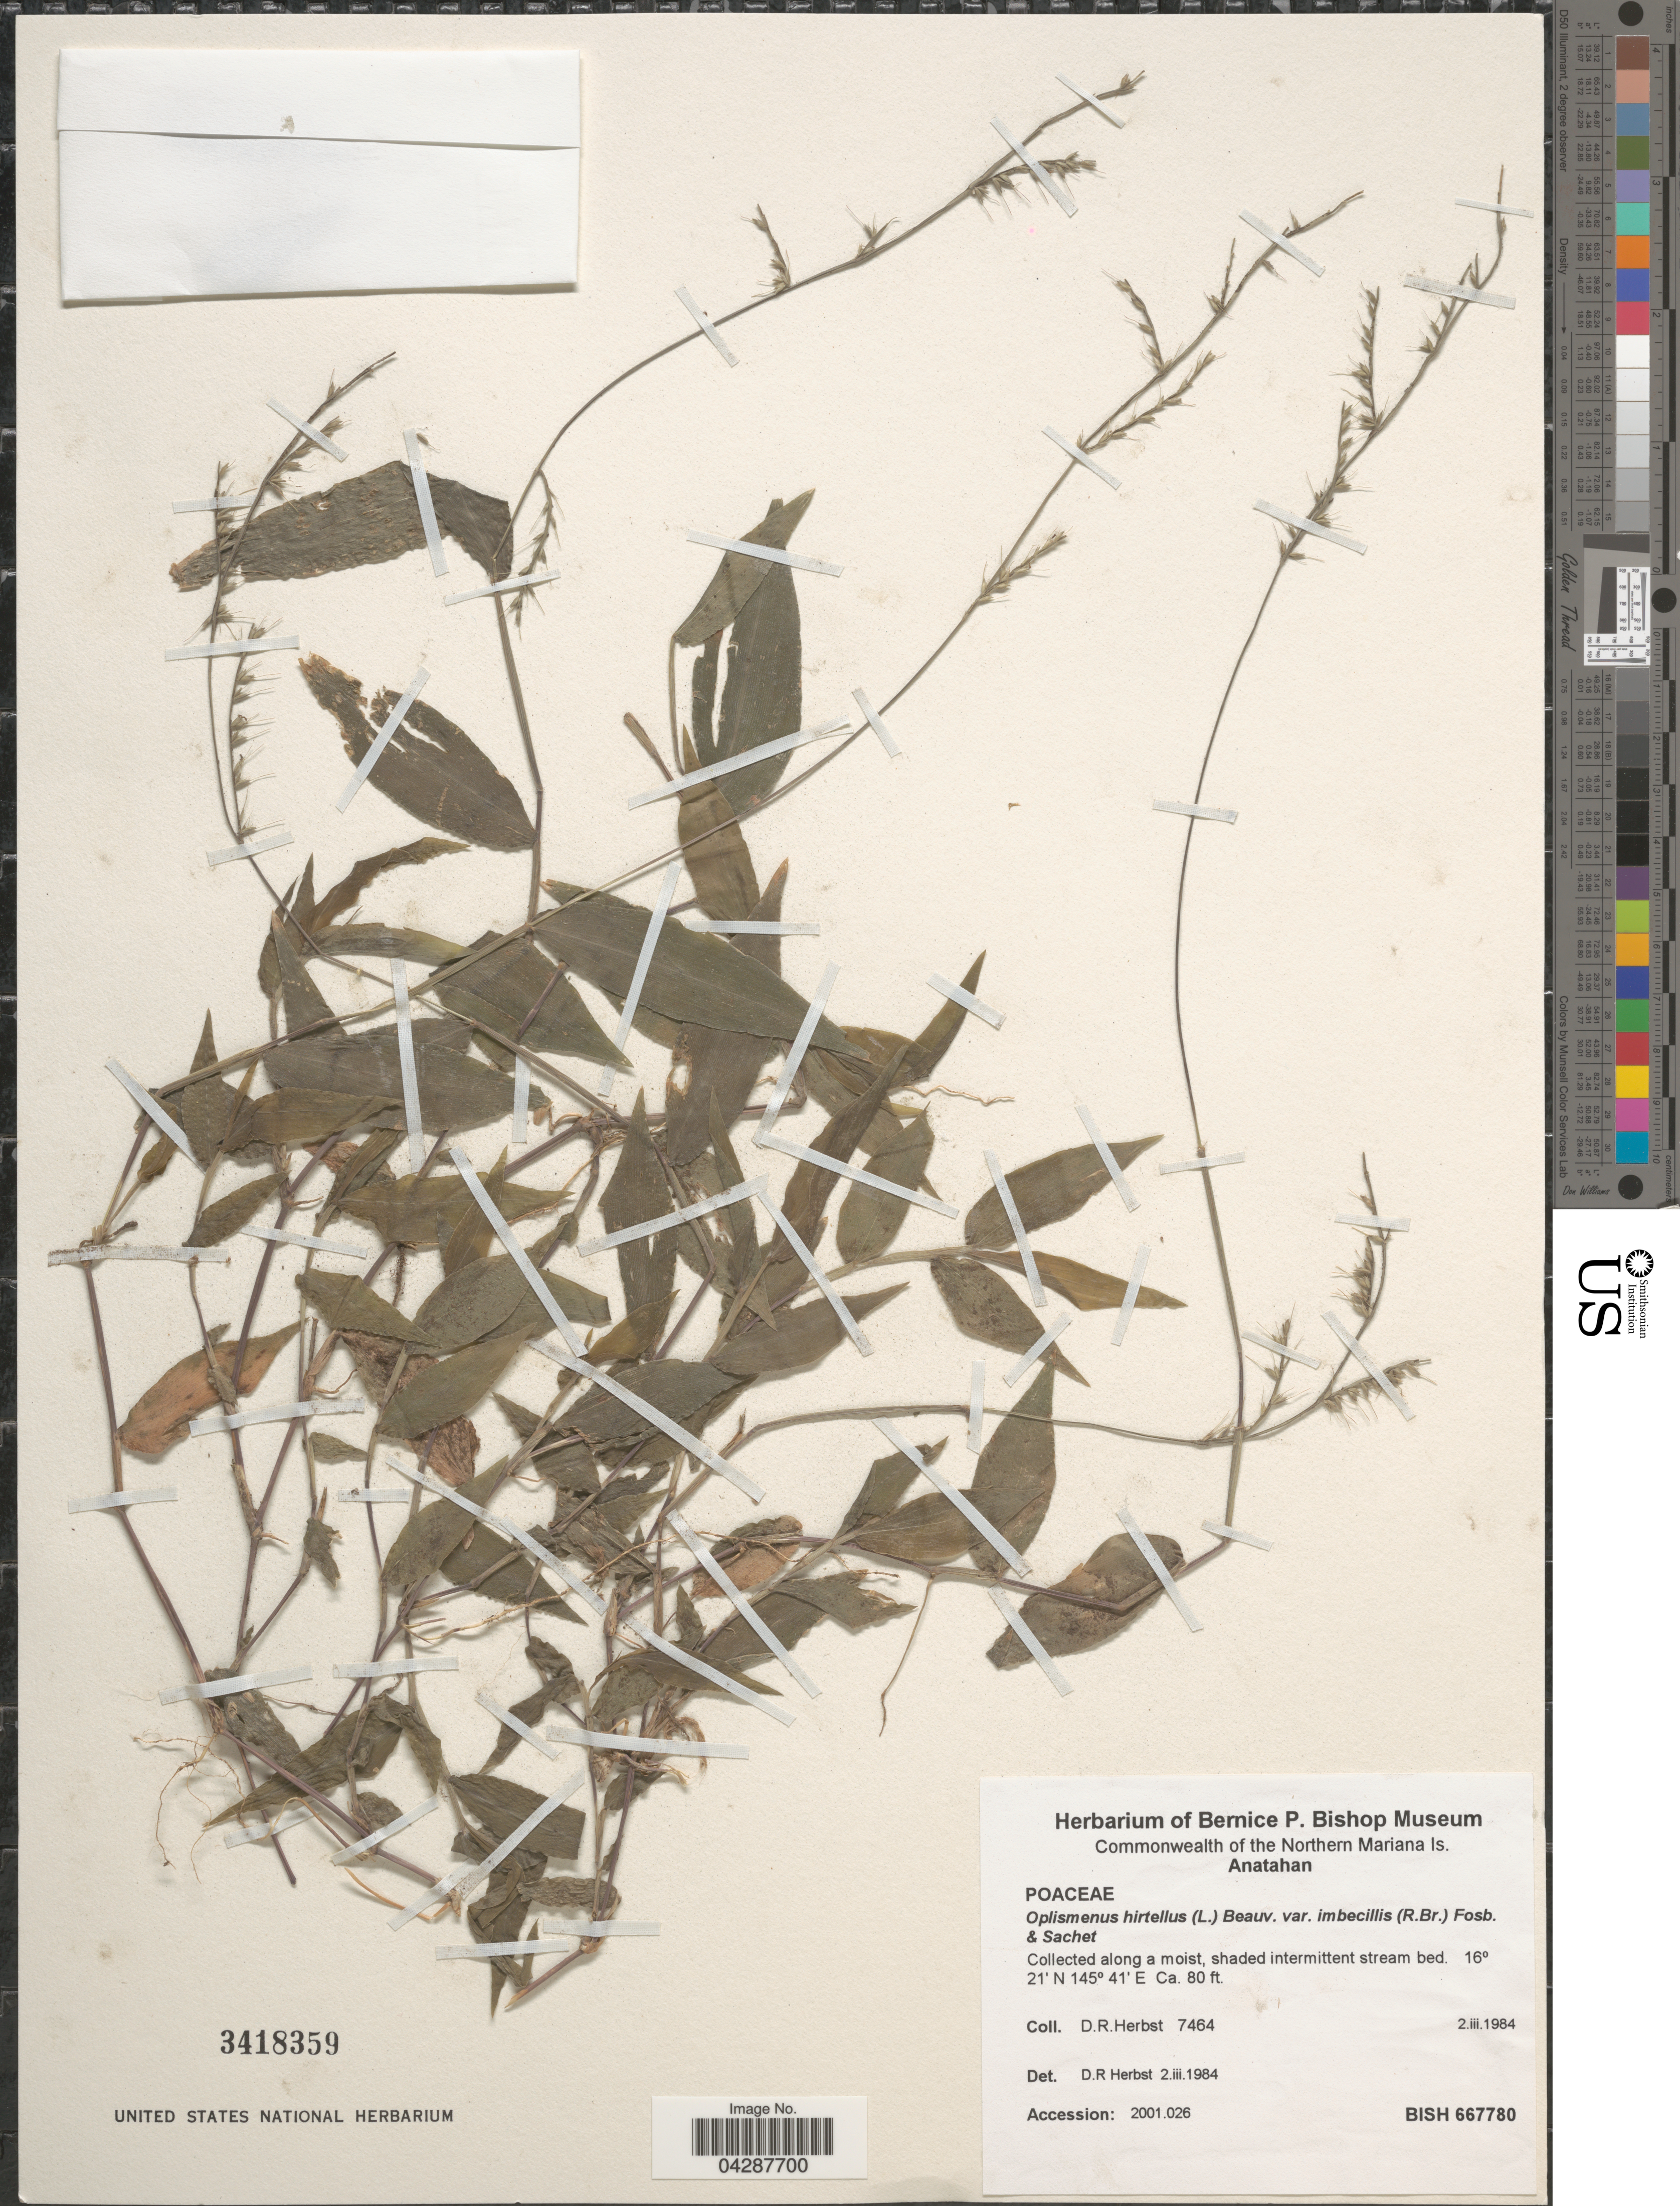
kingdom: Plantae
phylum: Tracheophyta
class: Liliopsida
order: Poales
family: Poaceae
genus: Oplismenus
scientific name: Oplismenus hirtellus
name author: (L.) P. Beauv.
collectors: D. R. Herbst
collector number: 7464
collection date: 1984-03-02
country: Northern Mariana Islands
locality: Anatahan. Along a moist, shaded intermittent stream bed.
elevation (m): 24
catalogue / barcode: US 3418359